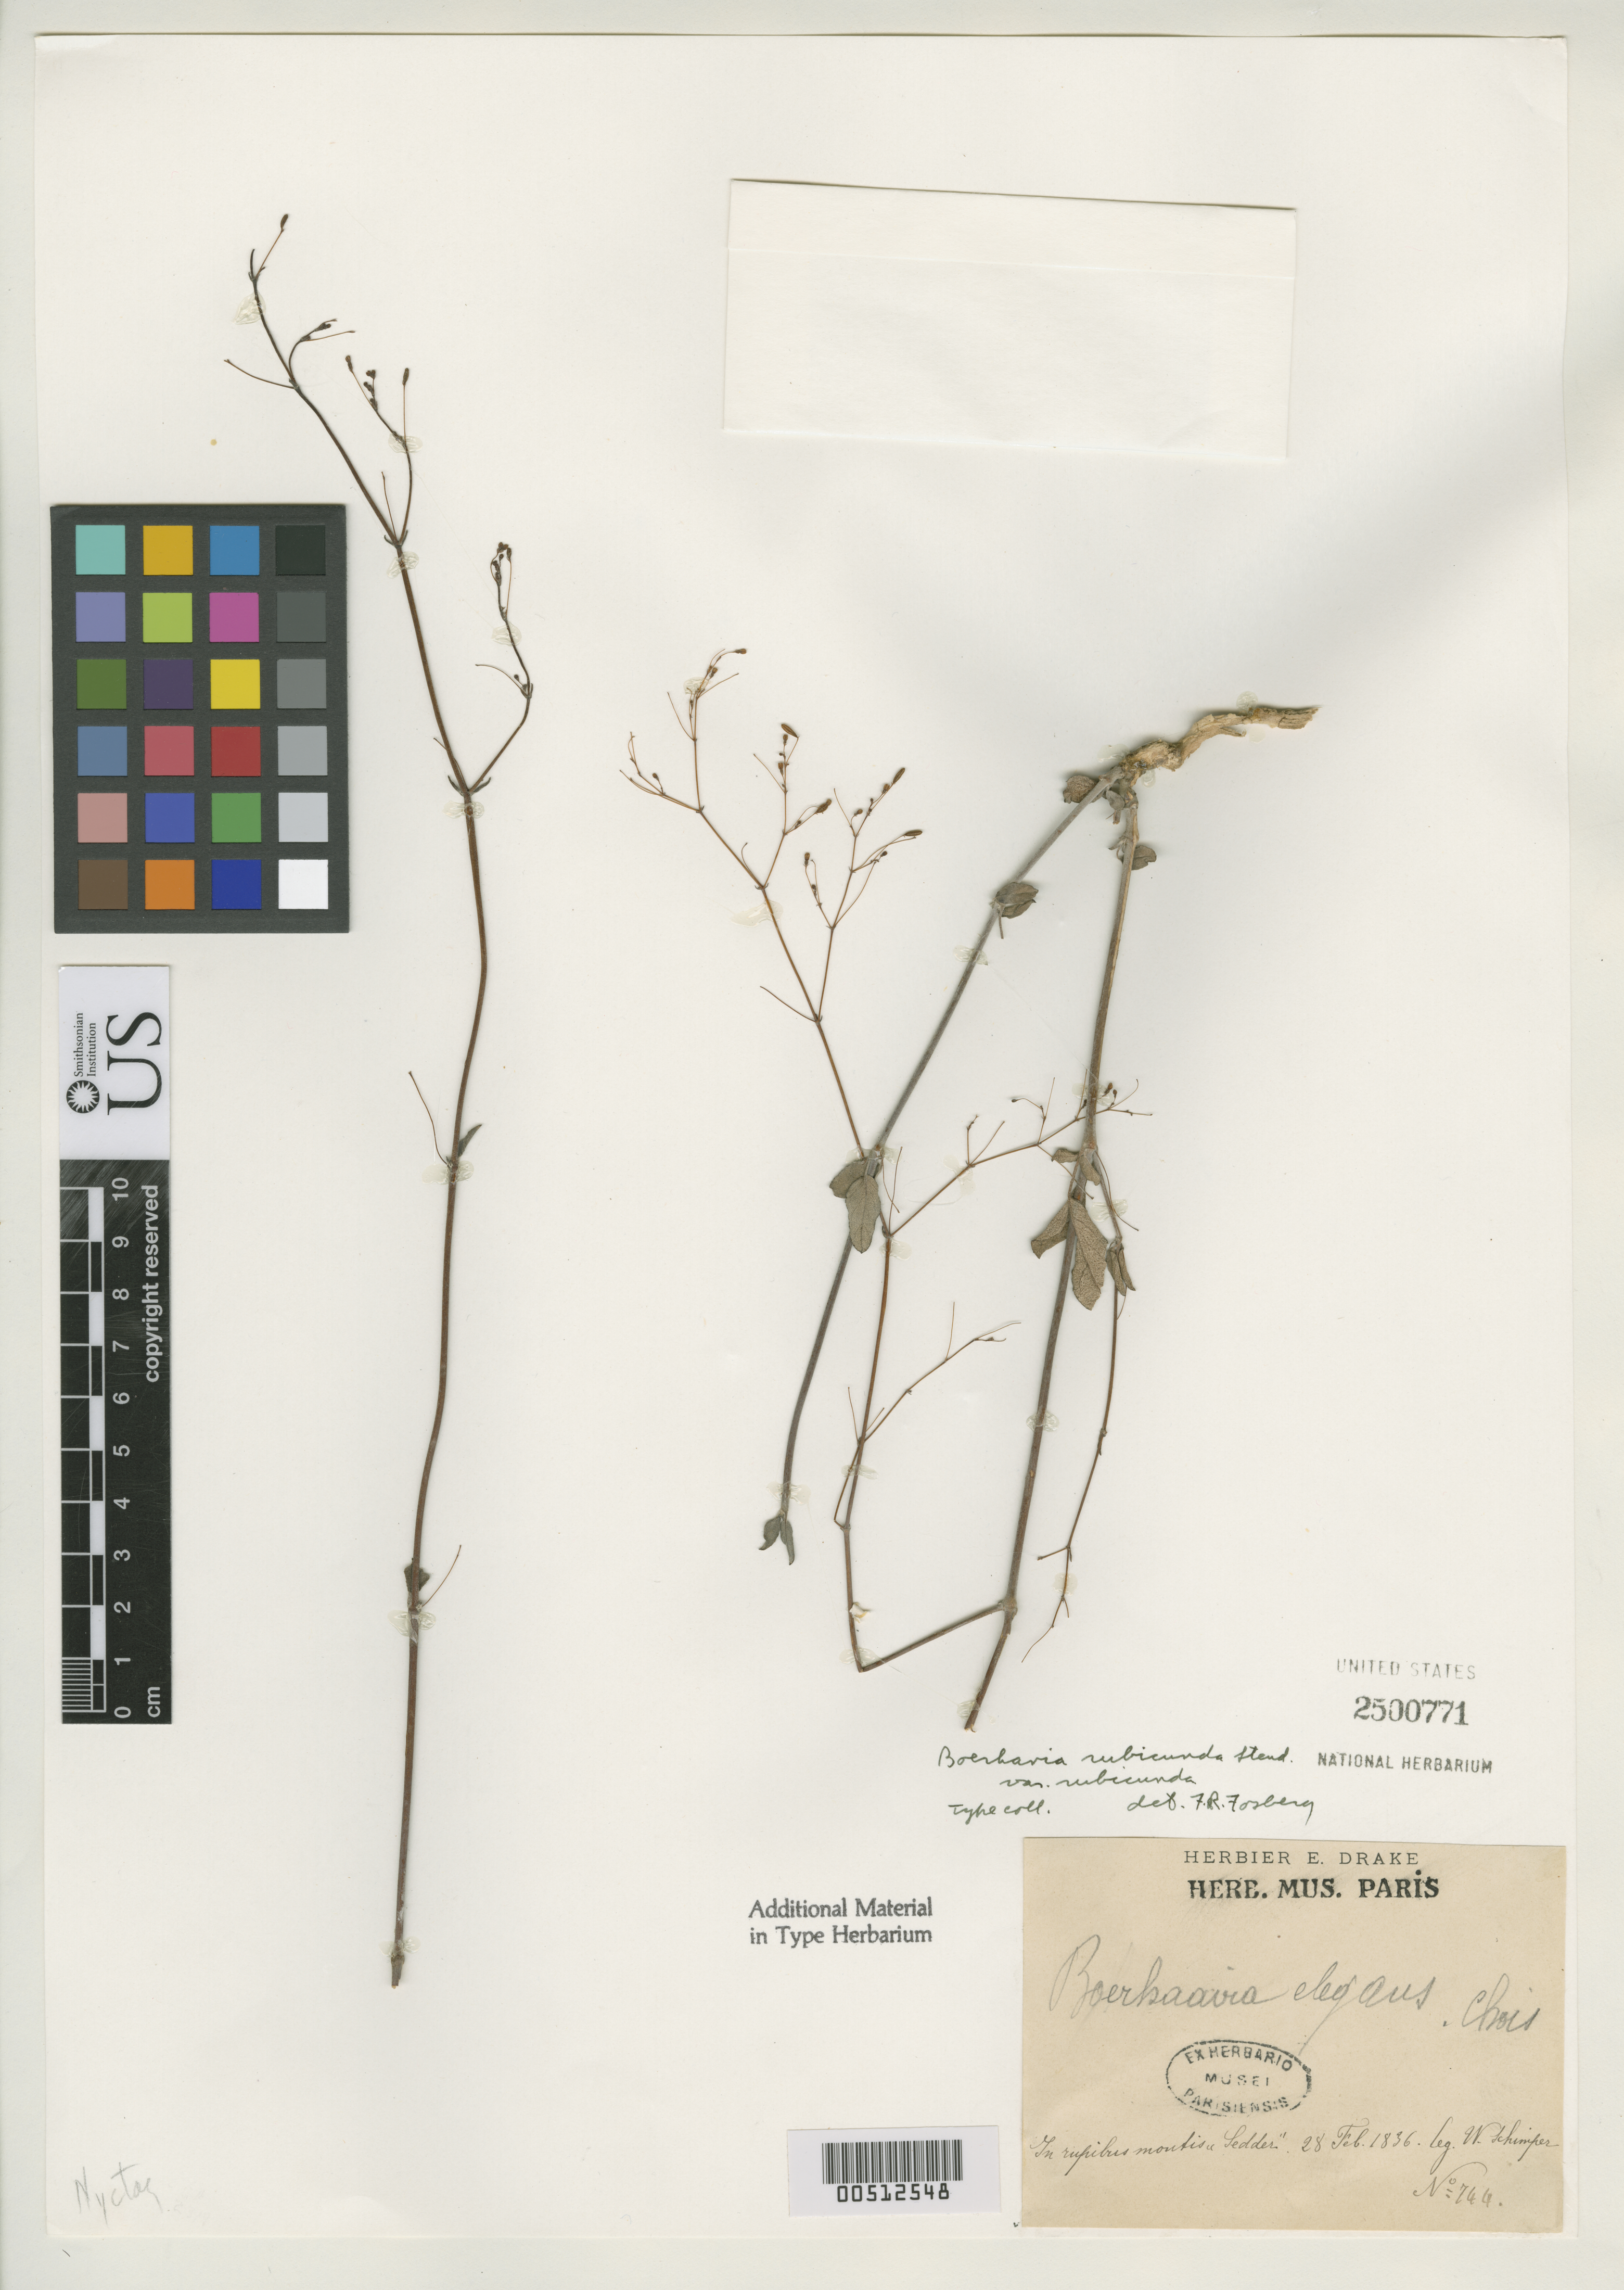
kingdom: Plantae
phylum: Tracheophyta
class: Magnoliopsida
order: Caryophyllales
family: Nyctaginaceae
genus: Boerhavia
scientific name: Boerhavia rubicunda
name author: Steud.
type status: Isotype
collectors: G. W. Schimper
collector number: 744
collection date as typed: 28 Feb 1836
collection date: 1836-02-28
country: Yemen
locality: Montis Sedder.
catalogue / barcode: US 2500771